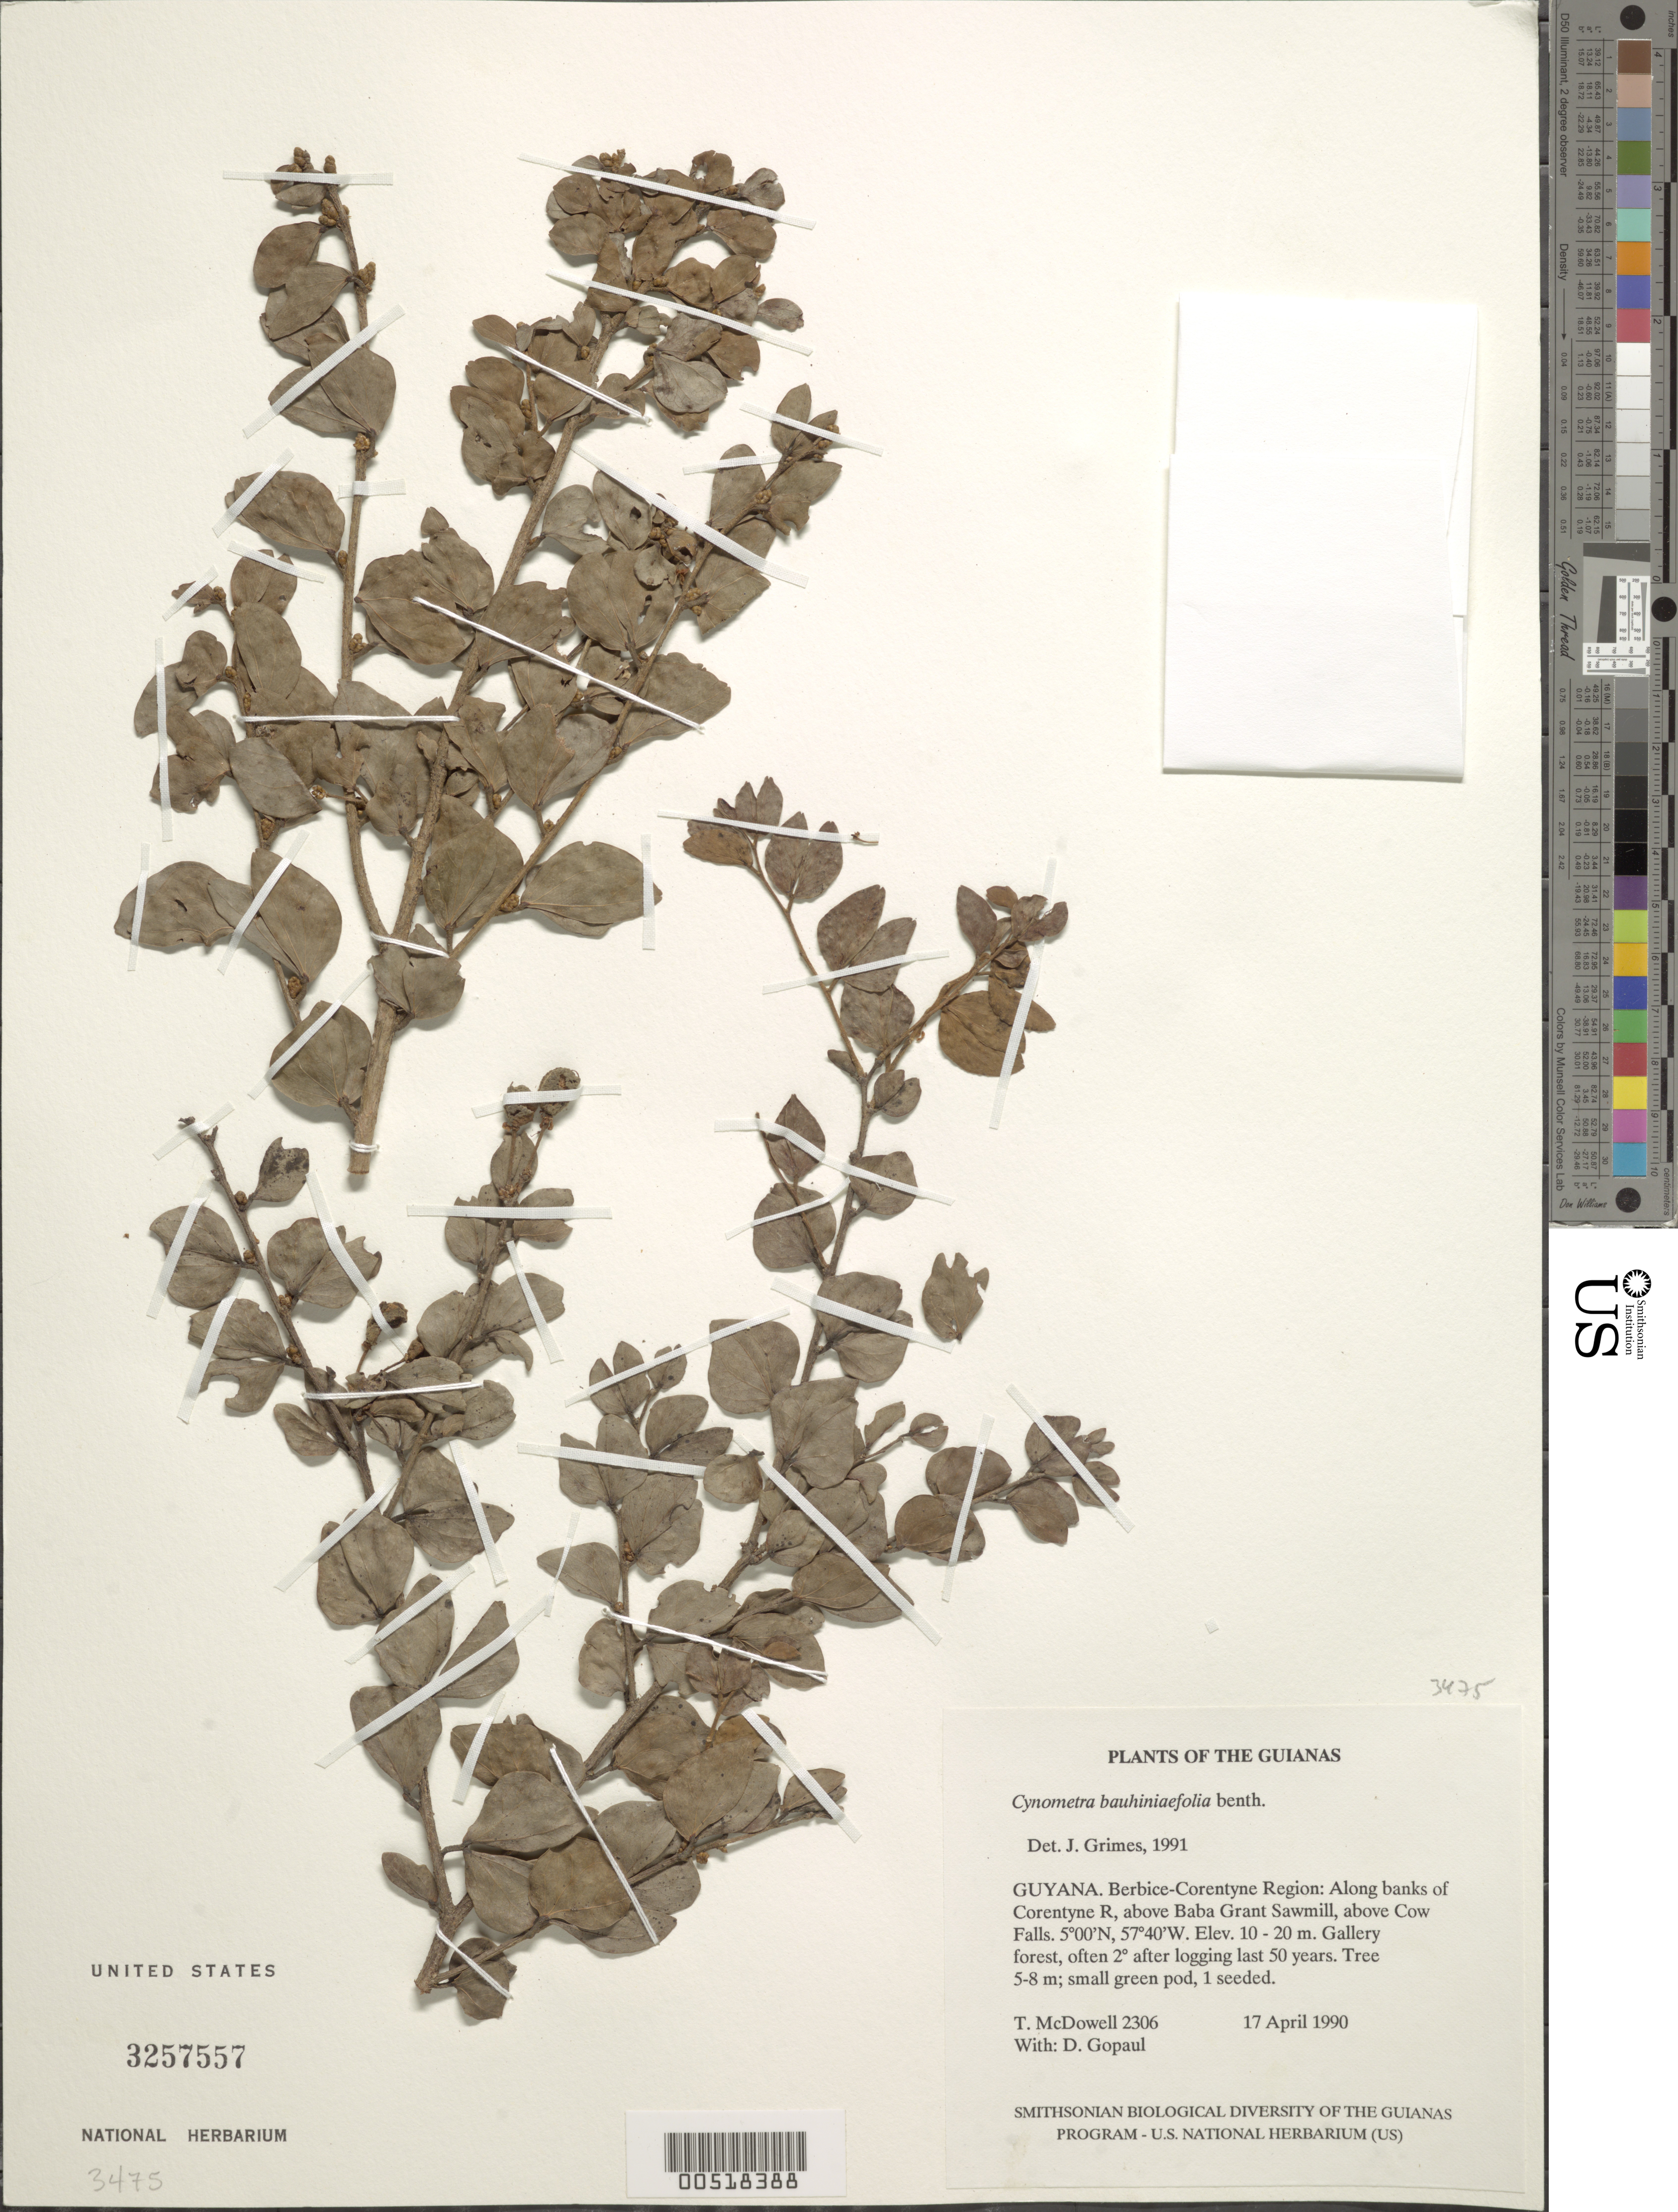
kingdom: Plantae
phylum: Tracheophyta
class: Magnoliopsida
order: Fabales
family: Fabaceae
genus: Cynometra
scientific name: Cynometra bauhiniifolia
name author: Benth.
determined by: Grimes, J.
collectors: T. McDowell & D. Gopaul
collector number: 2306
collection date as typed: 17 April 1990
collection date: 1990-04-17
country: Guyana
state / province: E. Berbice-Corentyne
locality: Along banks of Corentyne River, above Baba Grant Sawmill, above Cow Falls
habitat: Gallery forest, often secondary after logging last 50 years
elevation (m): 10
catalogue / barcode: US 3257557